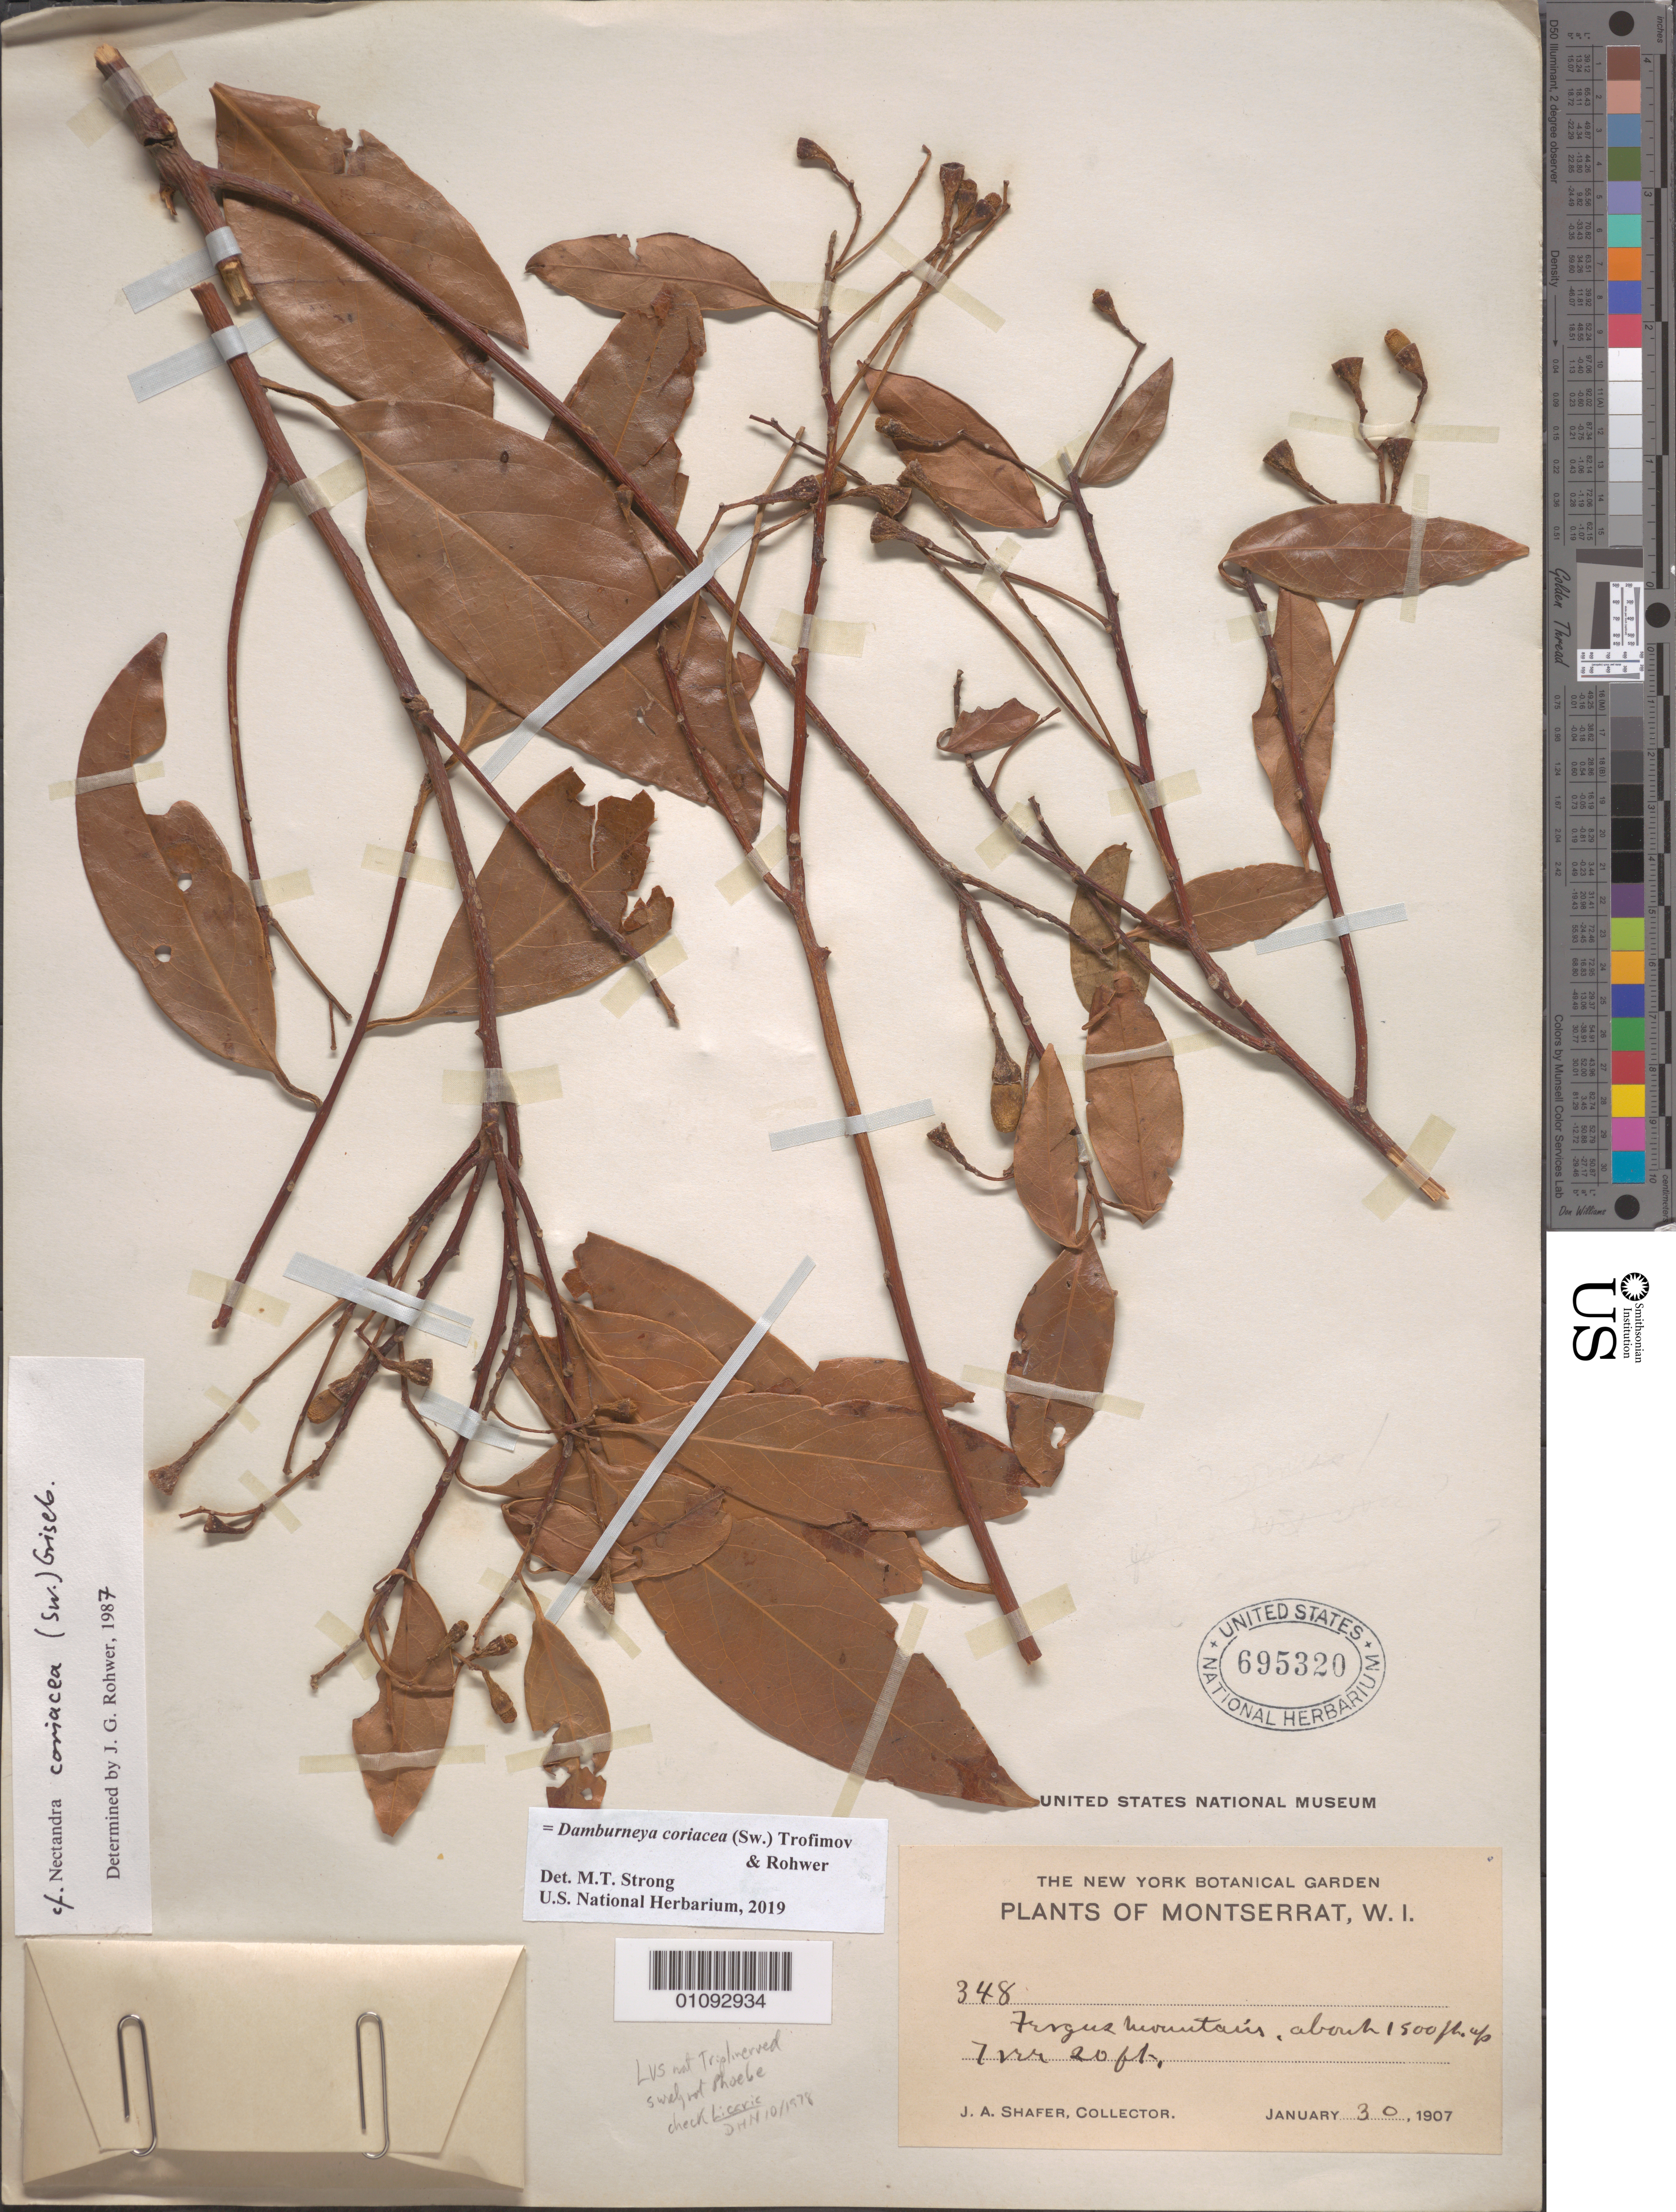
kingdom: Plantae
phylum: Tracheophyta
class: Magnoliopsida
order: Laurales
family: Lauraceae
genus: Damburneya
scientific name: Damburneya coriacea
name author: (Sw.) Trofimov & Rohwer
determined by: Strong, M. T., (US), Smithsonian Institution - National Museum of Natural History (UNITED STATES)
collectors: J. A. Shafer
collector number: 348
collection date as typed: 30 Jan 1907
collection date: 1907-01-30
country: Montserrat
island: Montserrat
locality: Fergus Mountain.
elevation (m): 457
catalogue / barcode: US 695320